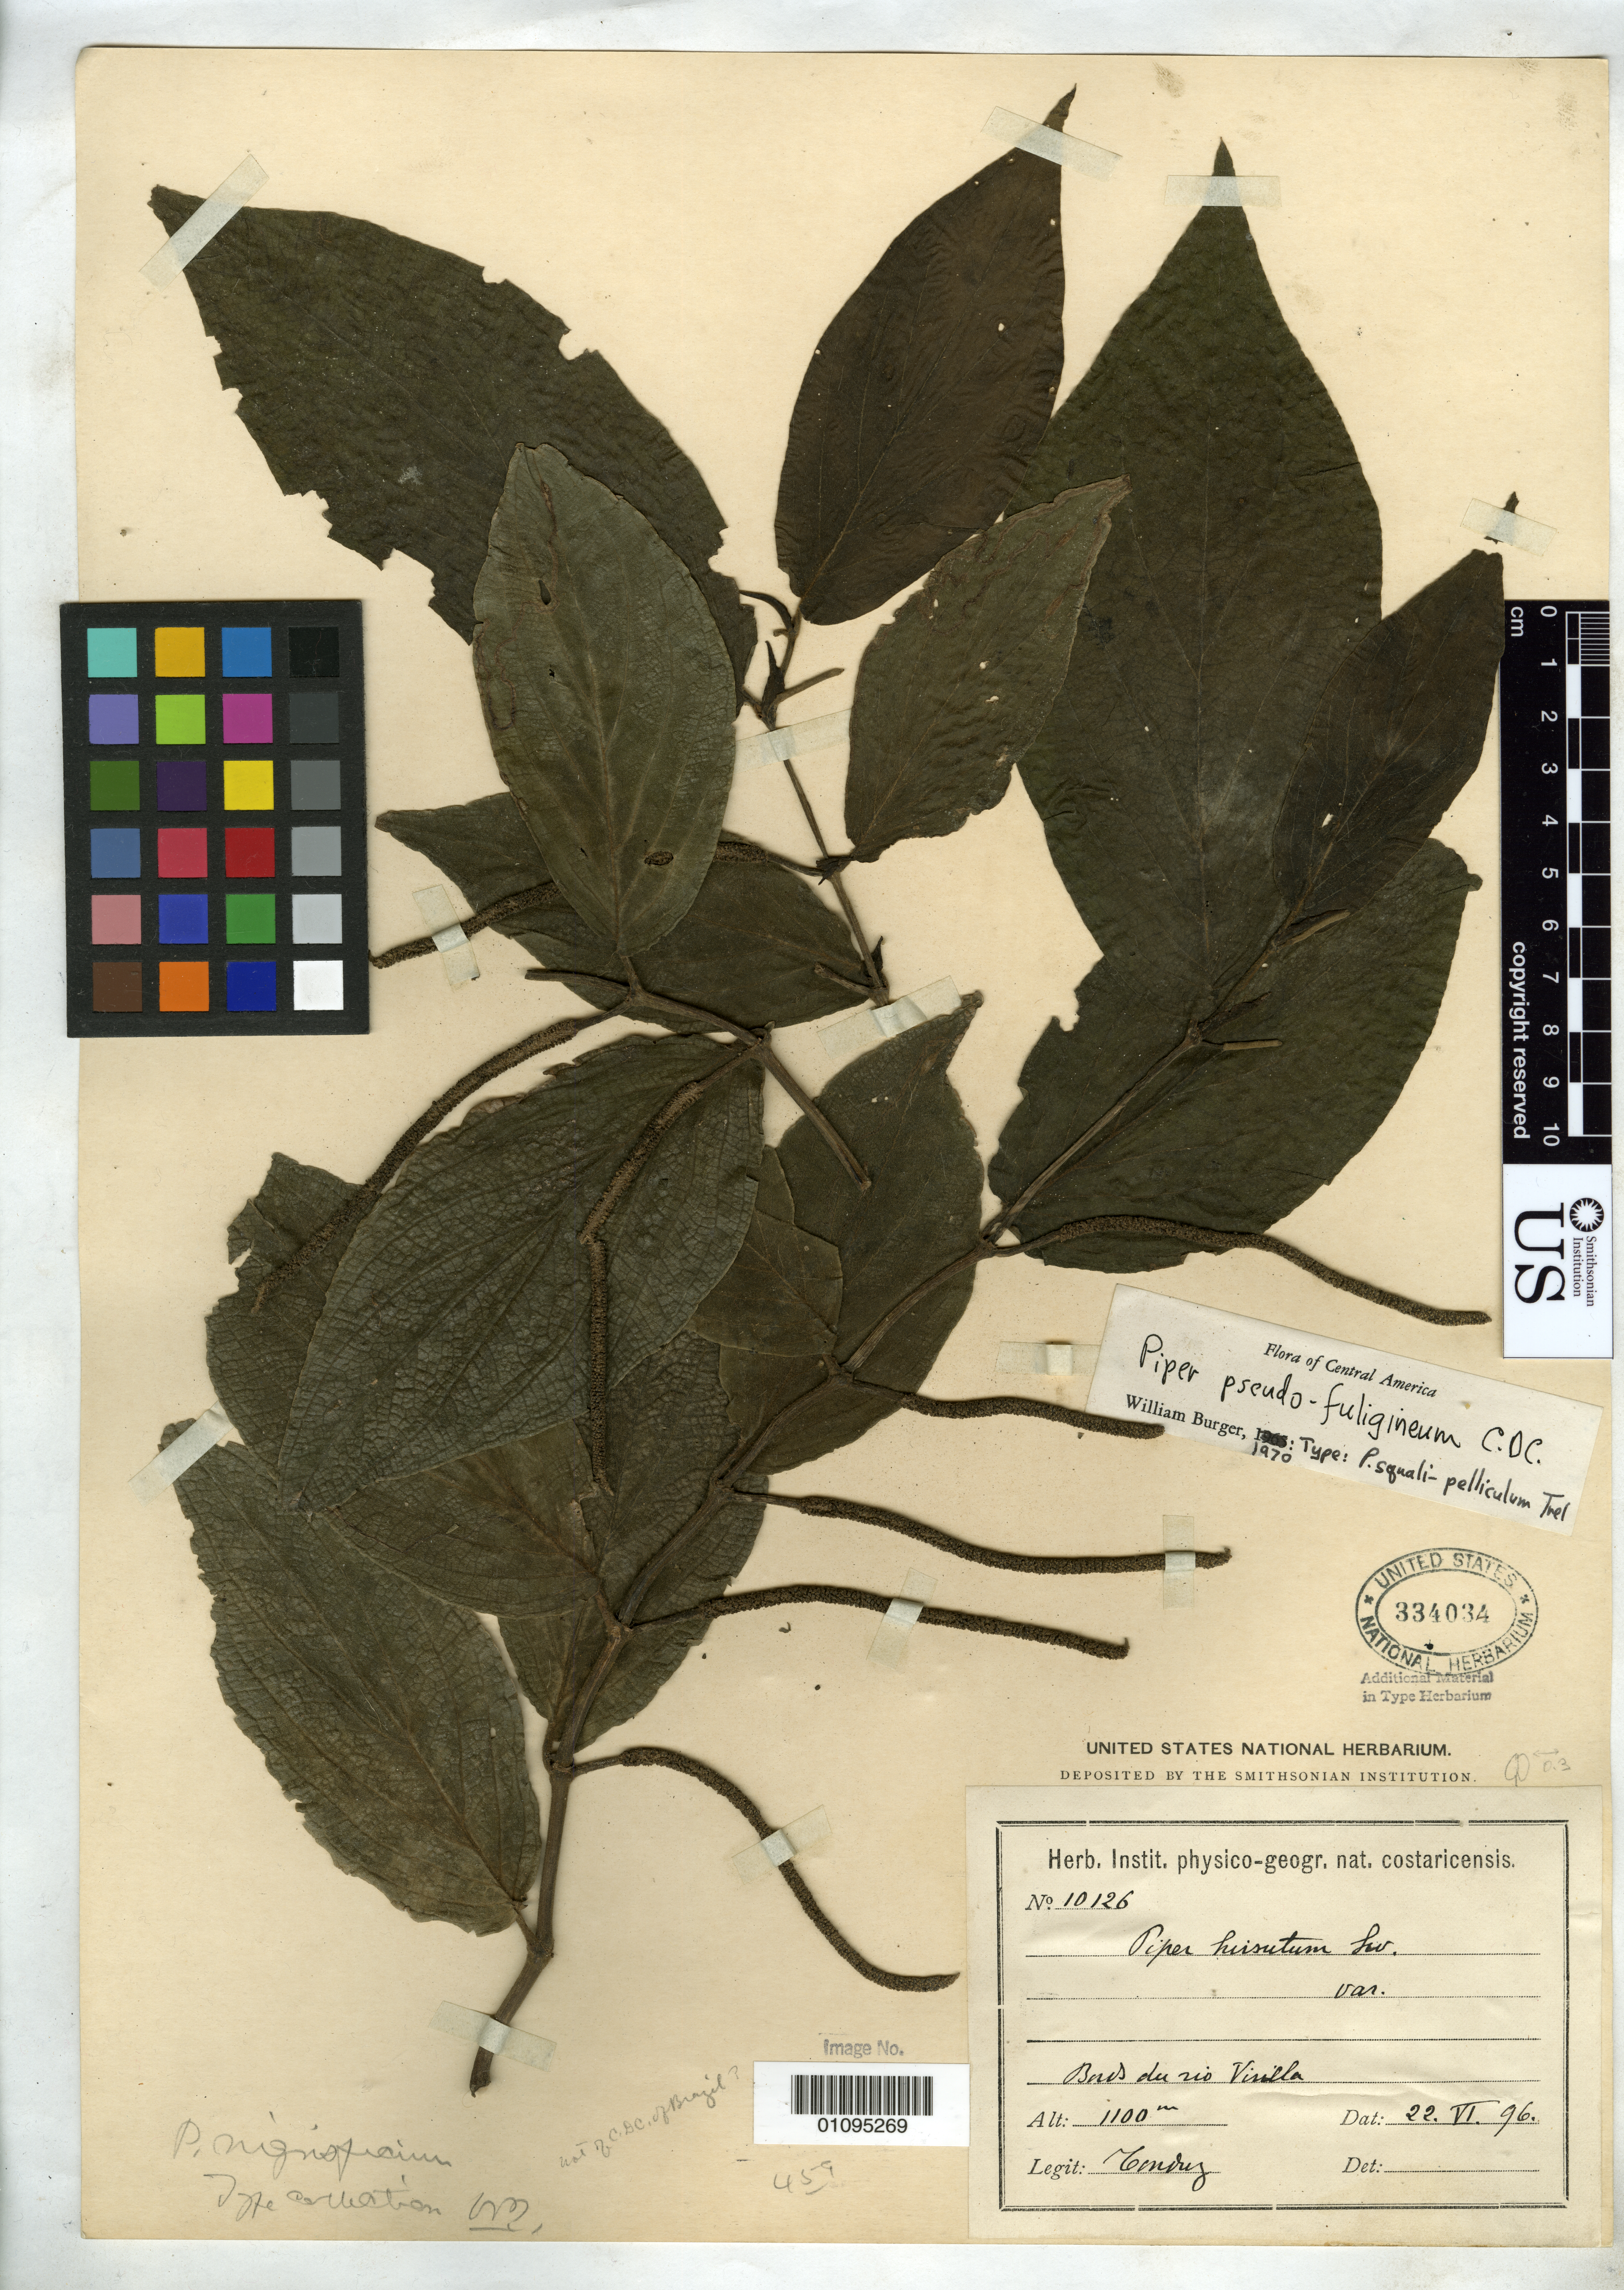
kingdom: Plantae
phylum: Tracheophyta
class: Magnoliopsida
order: Piperales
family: Piperaceae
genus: Piper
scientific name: Piper salinasanum var. subscabrifolium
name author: C. DC.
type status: Type Collection; Isotype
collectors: A. Tonduz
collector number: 10126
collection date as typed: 22 Jun 1896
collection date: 1896-06-22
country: Costa Rica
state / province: San José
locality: Borde du Rio Virilla.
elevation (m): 1100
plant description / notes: Piper squali-pelliculum Trel. was described as "sp. nov." (not nom. nov.) with Piper salinasanum subscabrifolium C.DC. in synonymy and citing same collection as type. Tebbs (1993, p. 12) cites the holotype of the latter at G, the holotype of the former at US; if Piper squalipelliculum is treated as a nom. nov. then both US sheets are isotypes. [Neither US sheet was annotated with the name as published by Trelease, although they were annotated as "type" and "type collection" of P. nigrispicum, an ined. name not published, probably because Trelease realized this would be a later homonym of P. nigrispicum C.DC.]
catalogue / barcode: US 334034